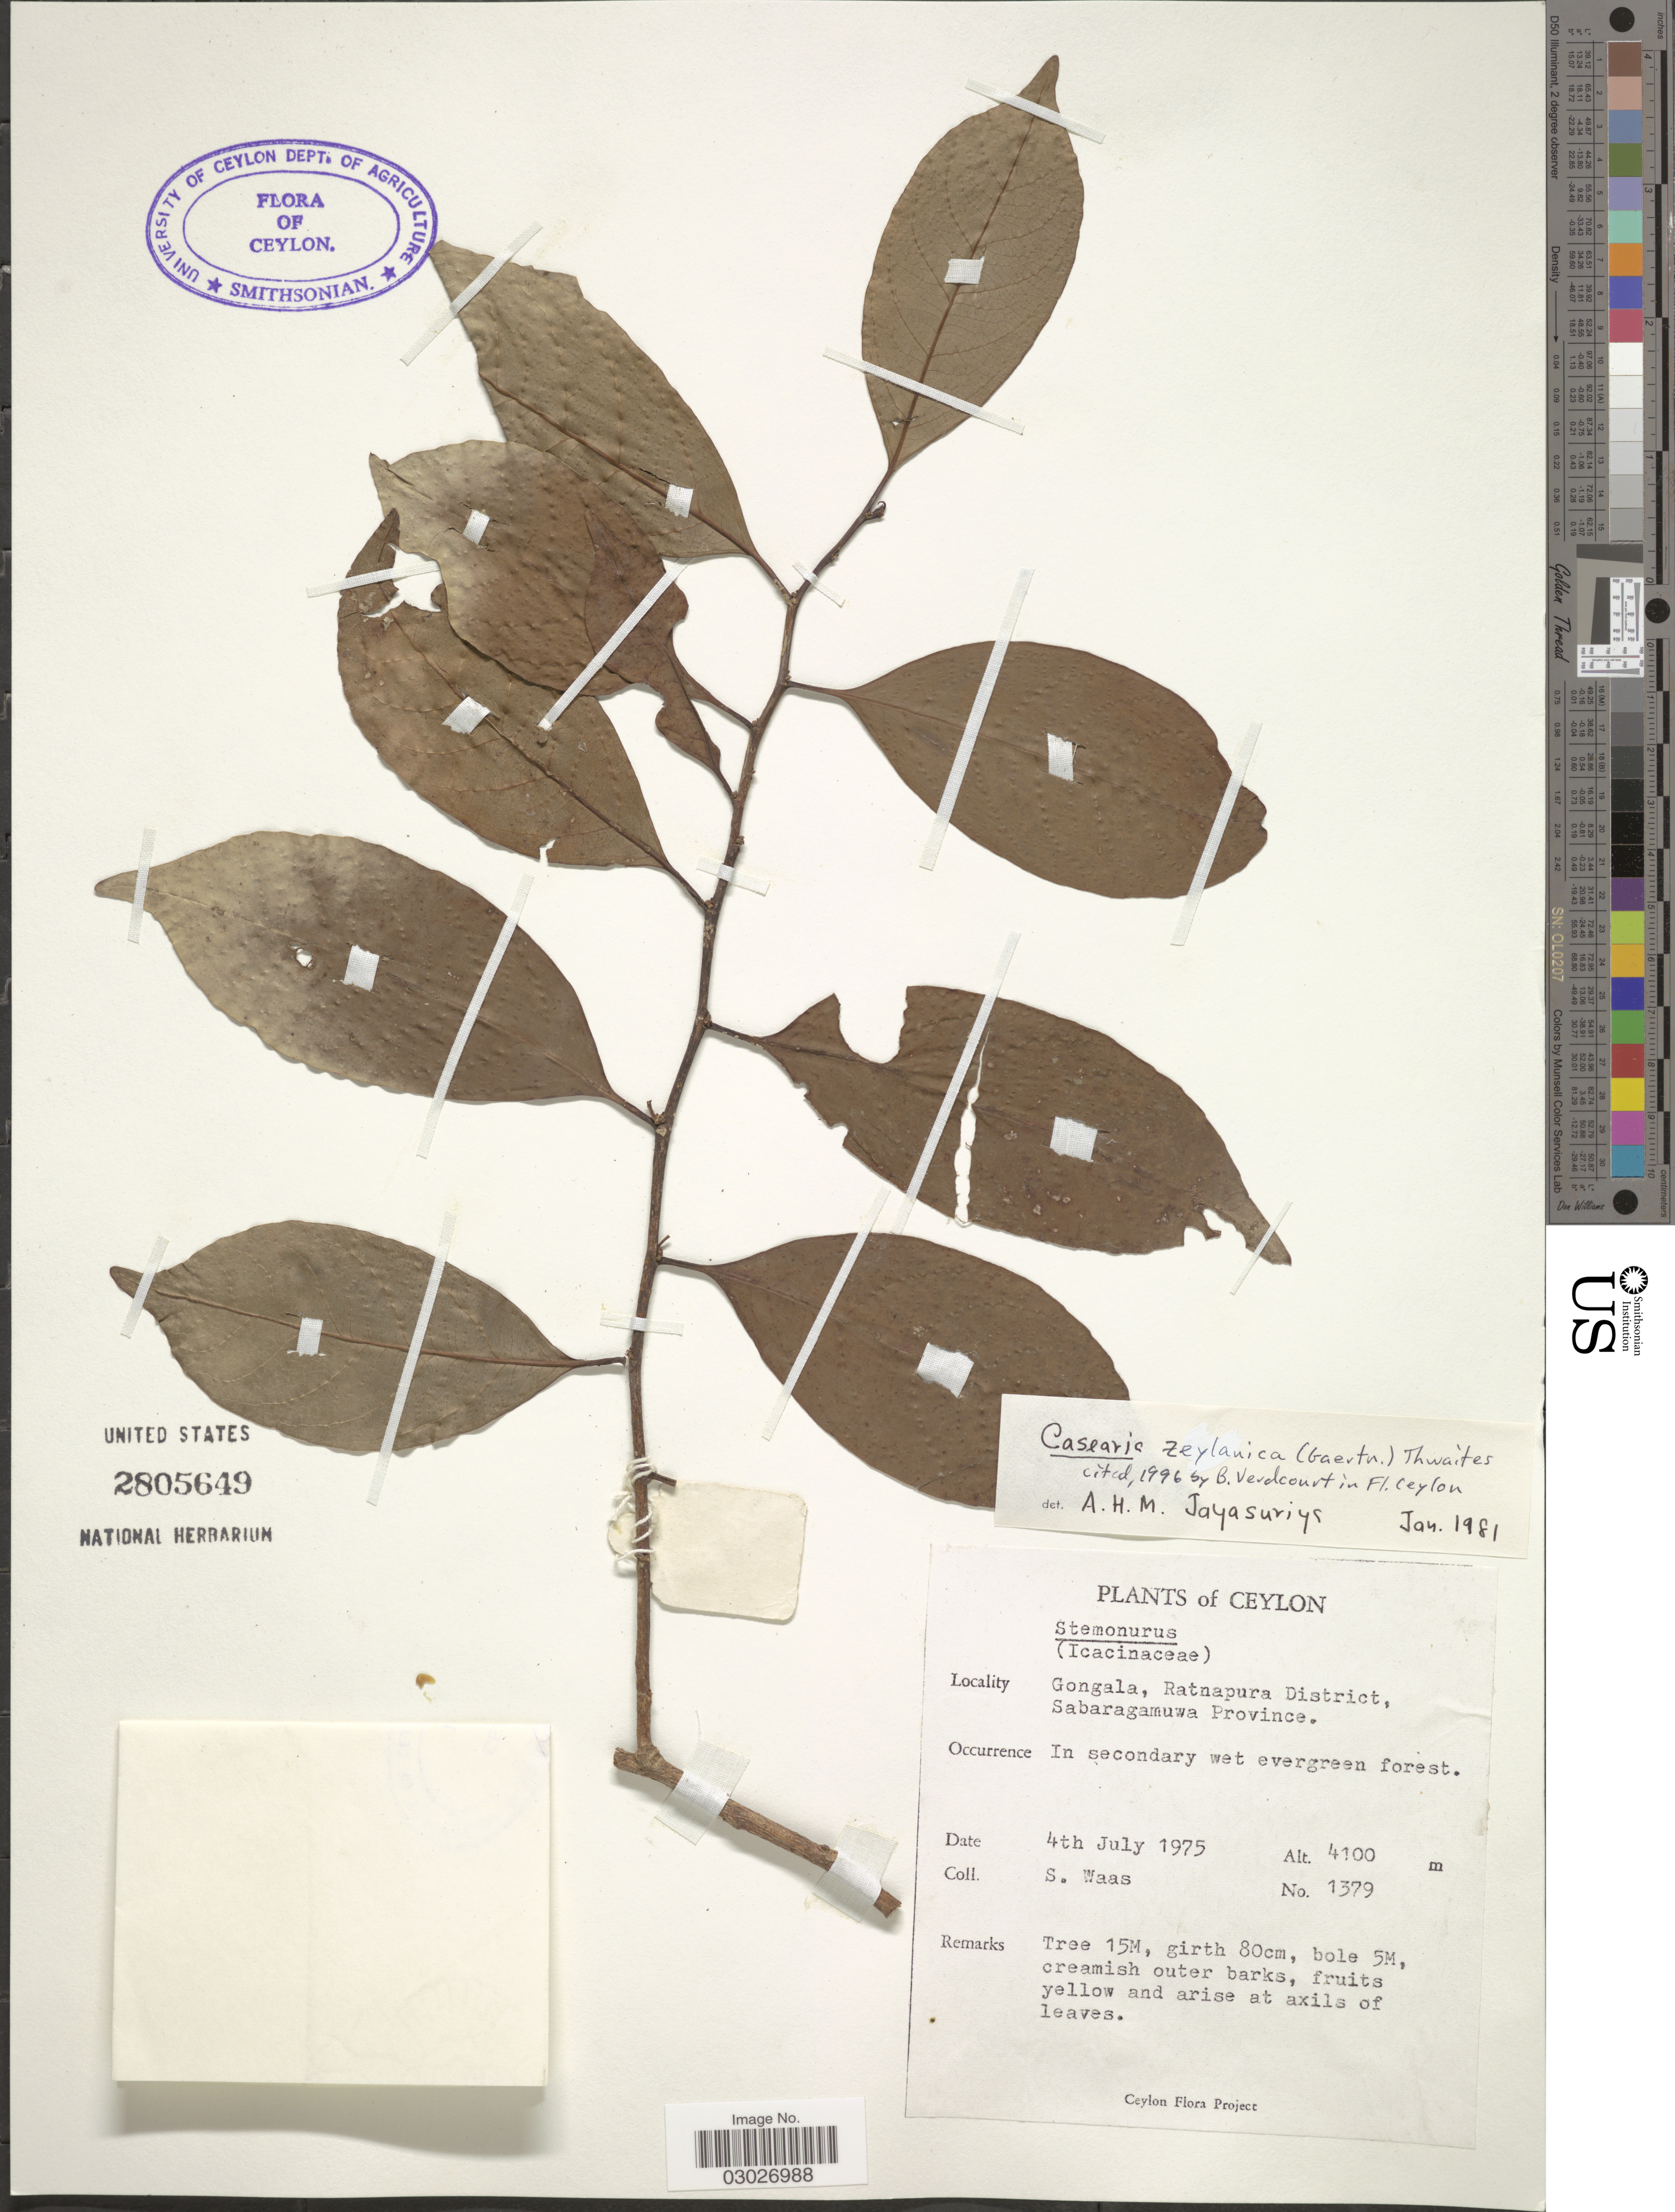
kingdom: Plantae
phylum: Tracheophyta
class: Magnoliopsida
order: Malpighiales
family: Salicaceae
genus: Casearia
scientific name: Casearia zeylanica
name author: Thwaites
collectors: S. Waas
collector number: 1379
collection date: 1975-07-04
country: Sri Lanka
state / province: Sabaragamuwa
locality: Ceylon. Gongala, Ratnapura District.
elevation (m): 4100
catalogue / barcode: US 2805649